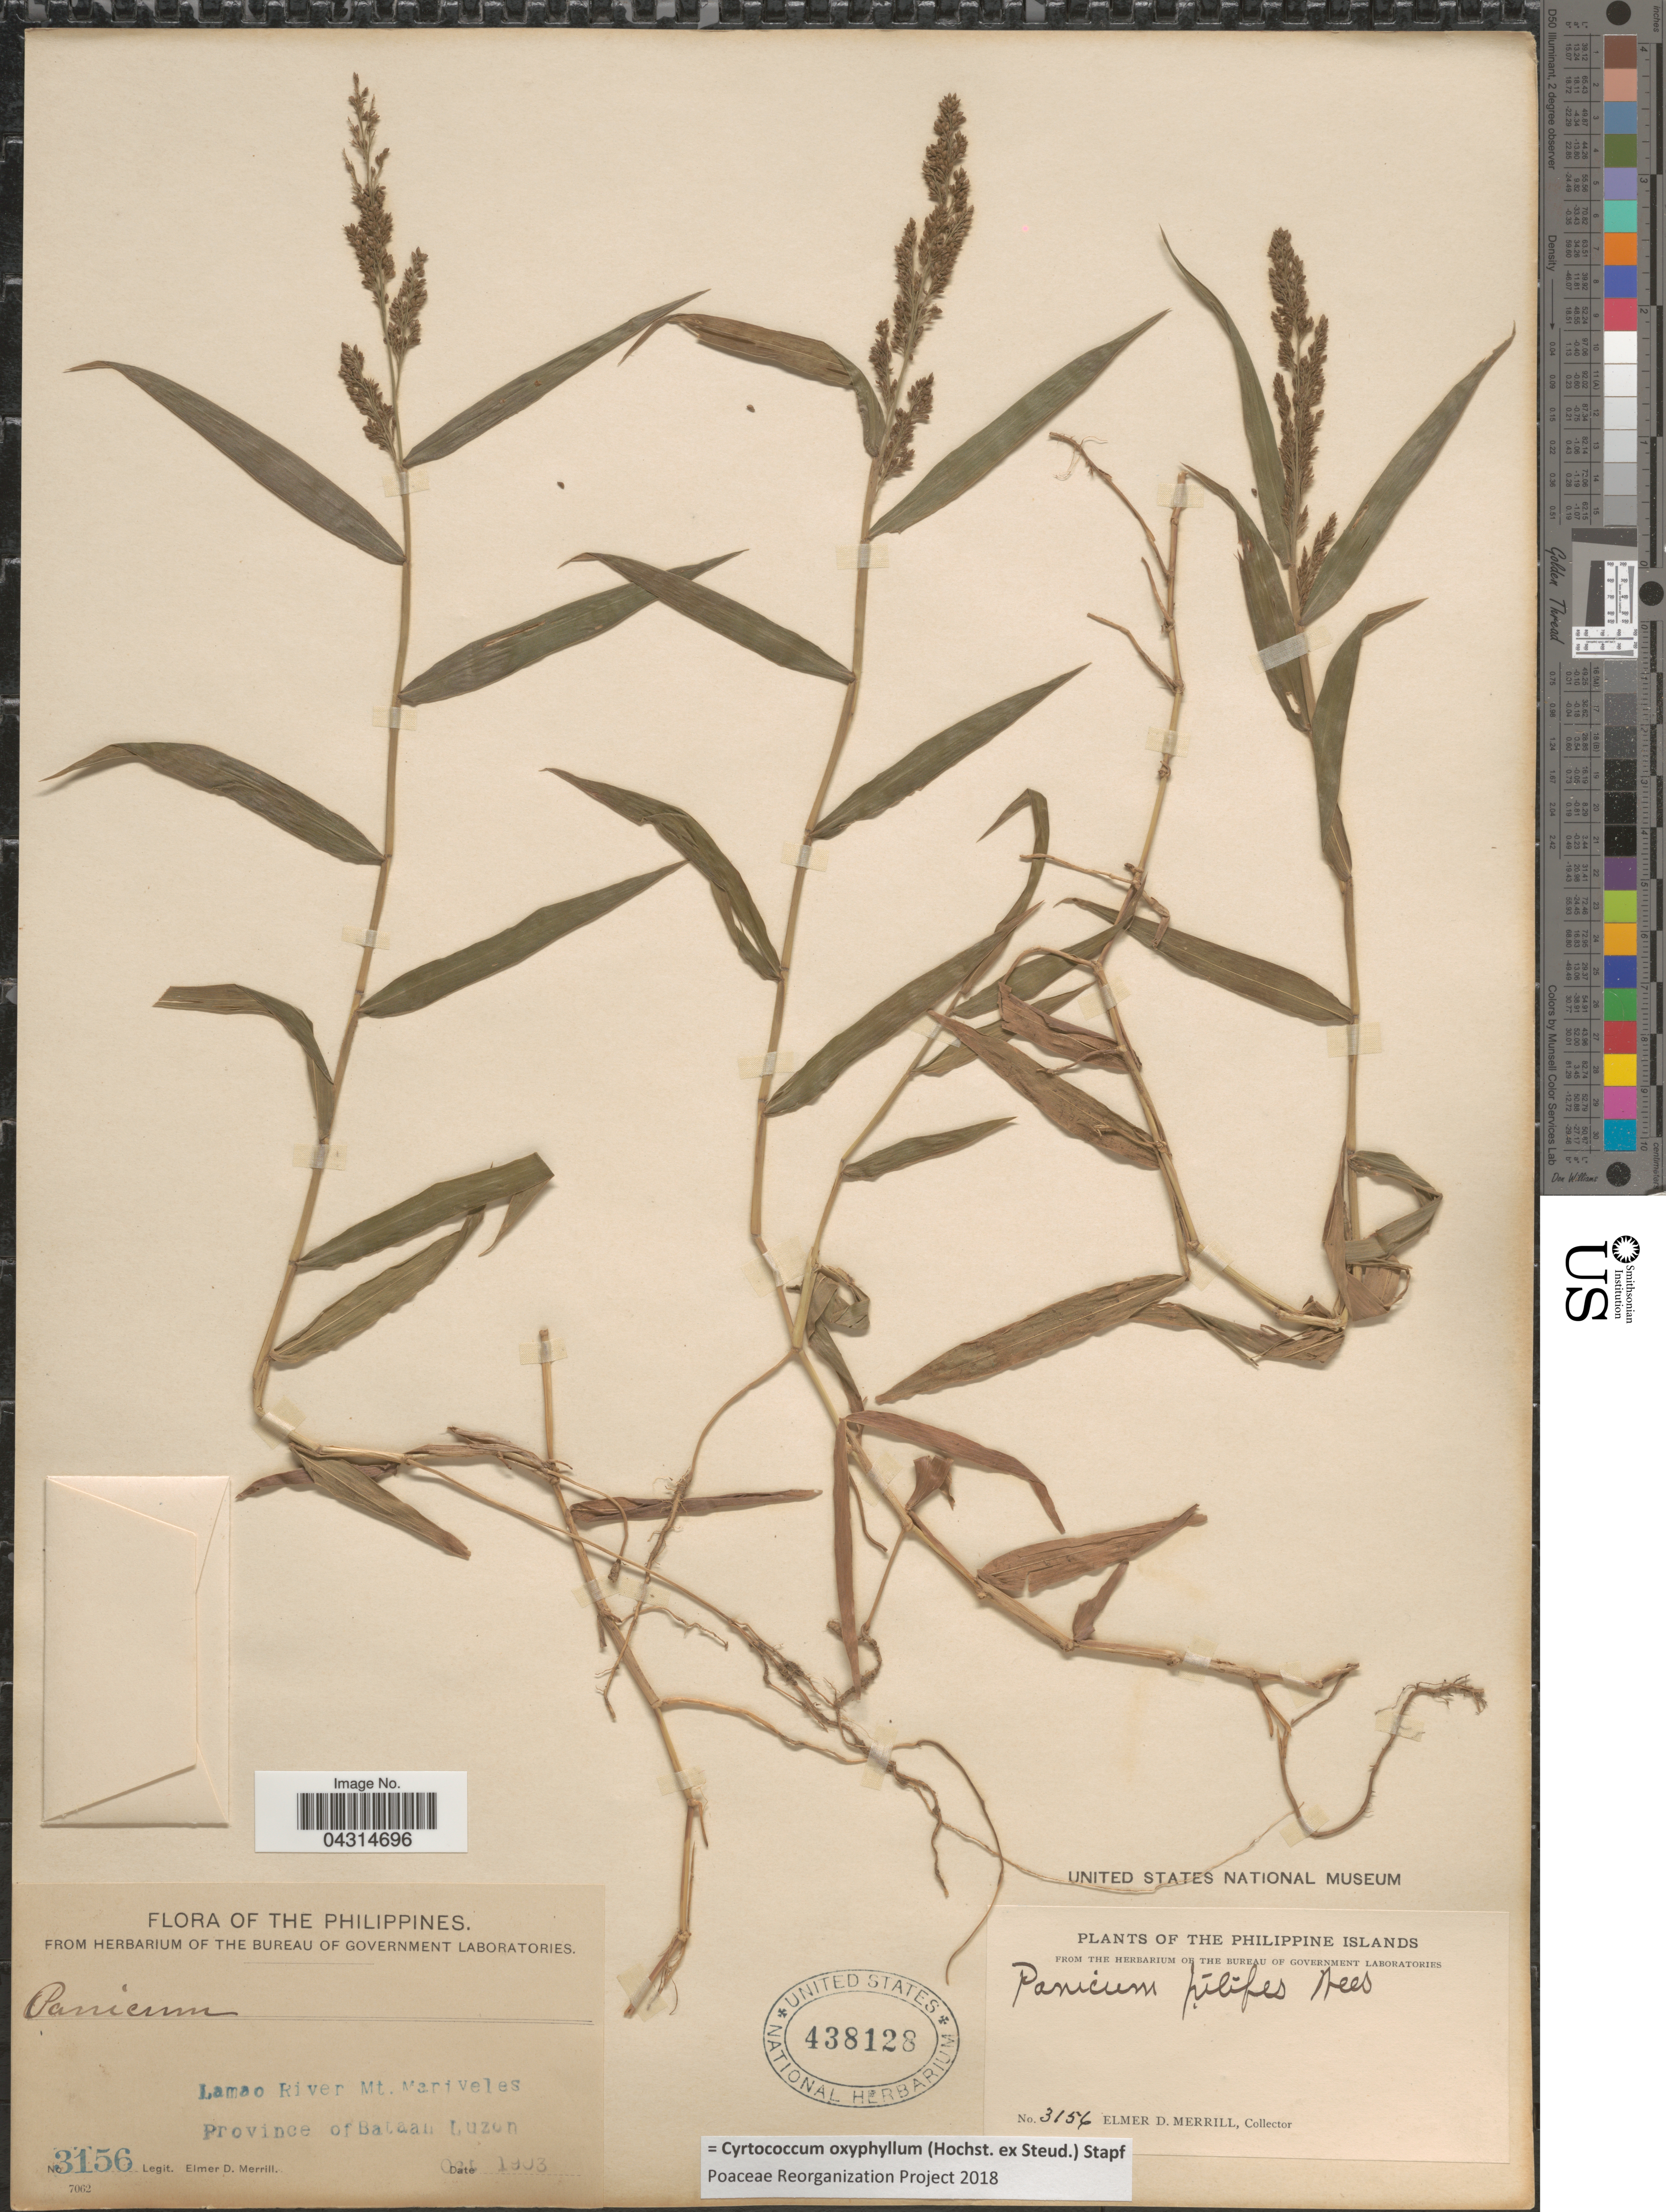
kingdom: Plantae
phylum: Tracheophyta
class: Liliopsida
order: Poales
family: Poaceae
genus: Cyrtococcum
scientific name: Cyrtococcum oxyphyllum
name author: (Steud.) Stapf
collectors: E. D. Merrill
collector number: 3156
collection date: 1903-10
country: Philippines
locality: Lamao River Mt. Mariveles. Province of Bataan, Luzon. Philippine Islands.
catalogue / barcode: US 438128